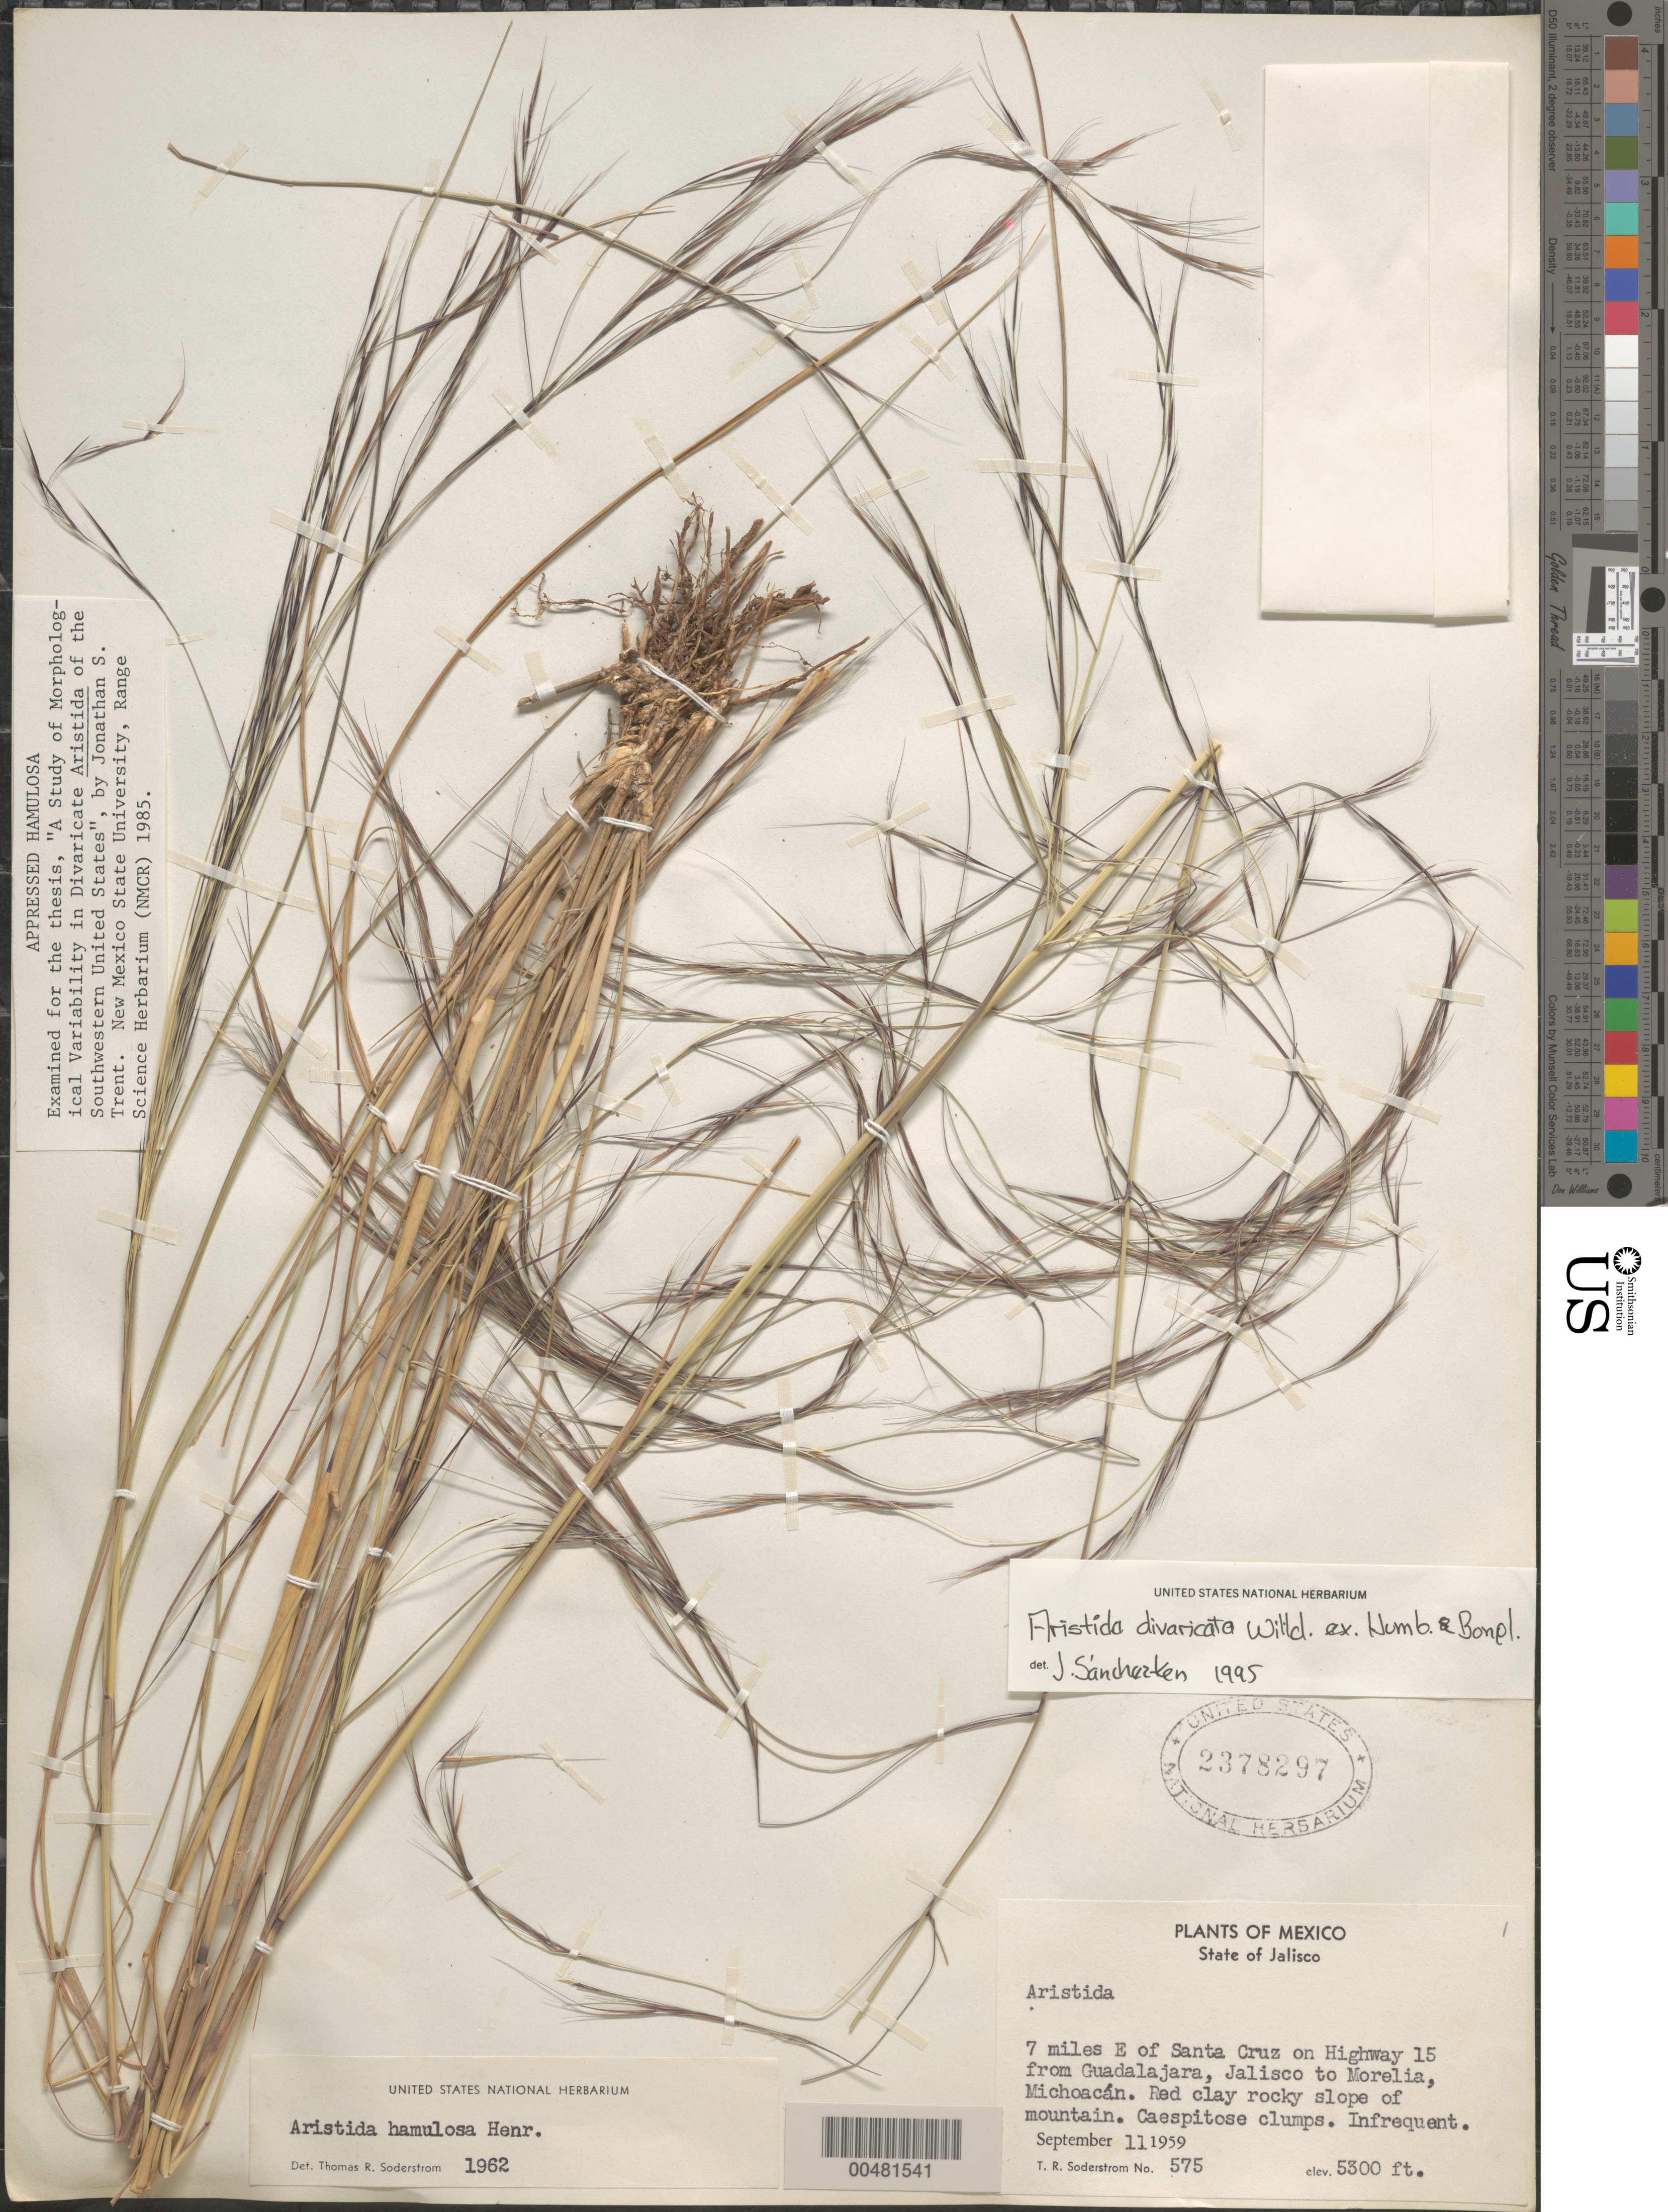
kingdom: Plantae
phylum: Tracheophyta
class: Liliopsida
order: Poales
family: Poaceae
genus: Aristida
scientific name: Aristida divaricata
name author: Humb. & Bonpl. ex Willd.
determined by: Sánchez-Ken, J. G.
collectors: T. R. Soderstrom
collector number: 575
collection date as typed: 11 Sep 1959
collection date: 1959-09-11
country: Mexico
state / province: Jalisco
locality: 7 mi E of Santa Cruz on Hwy 15 from Guadalajara, Jalisco to Morelia, Michoacán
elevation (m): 1615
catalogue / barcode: US 2378297